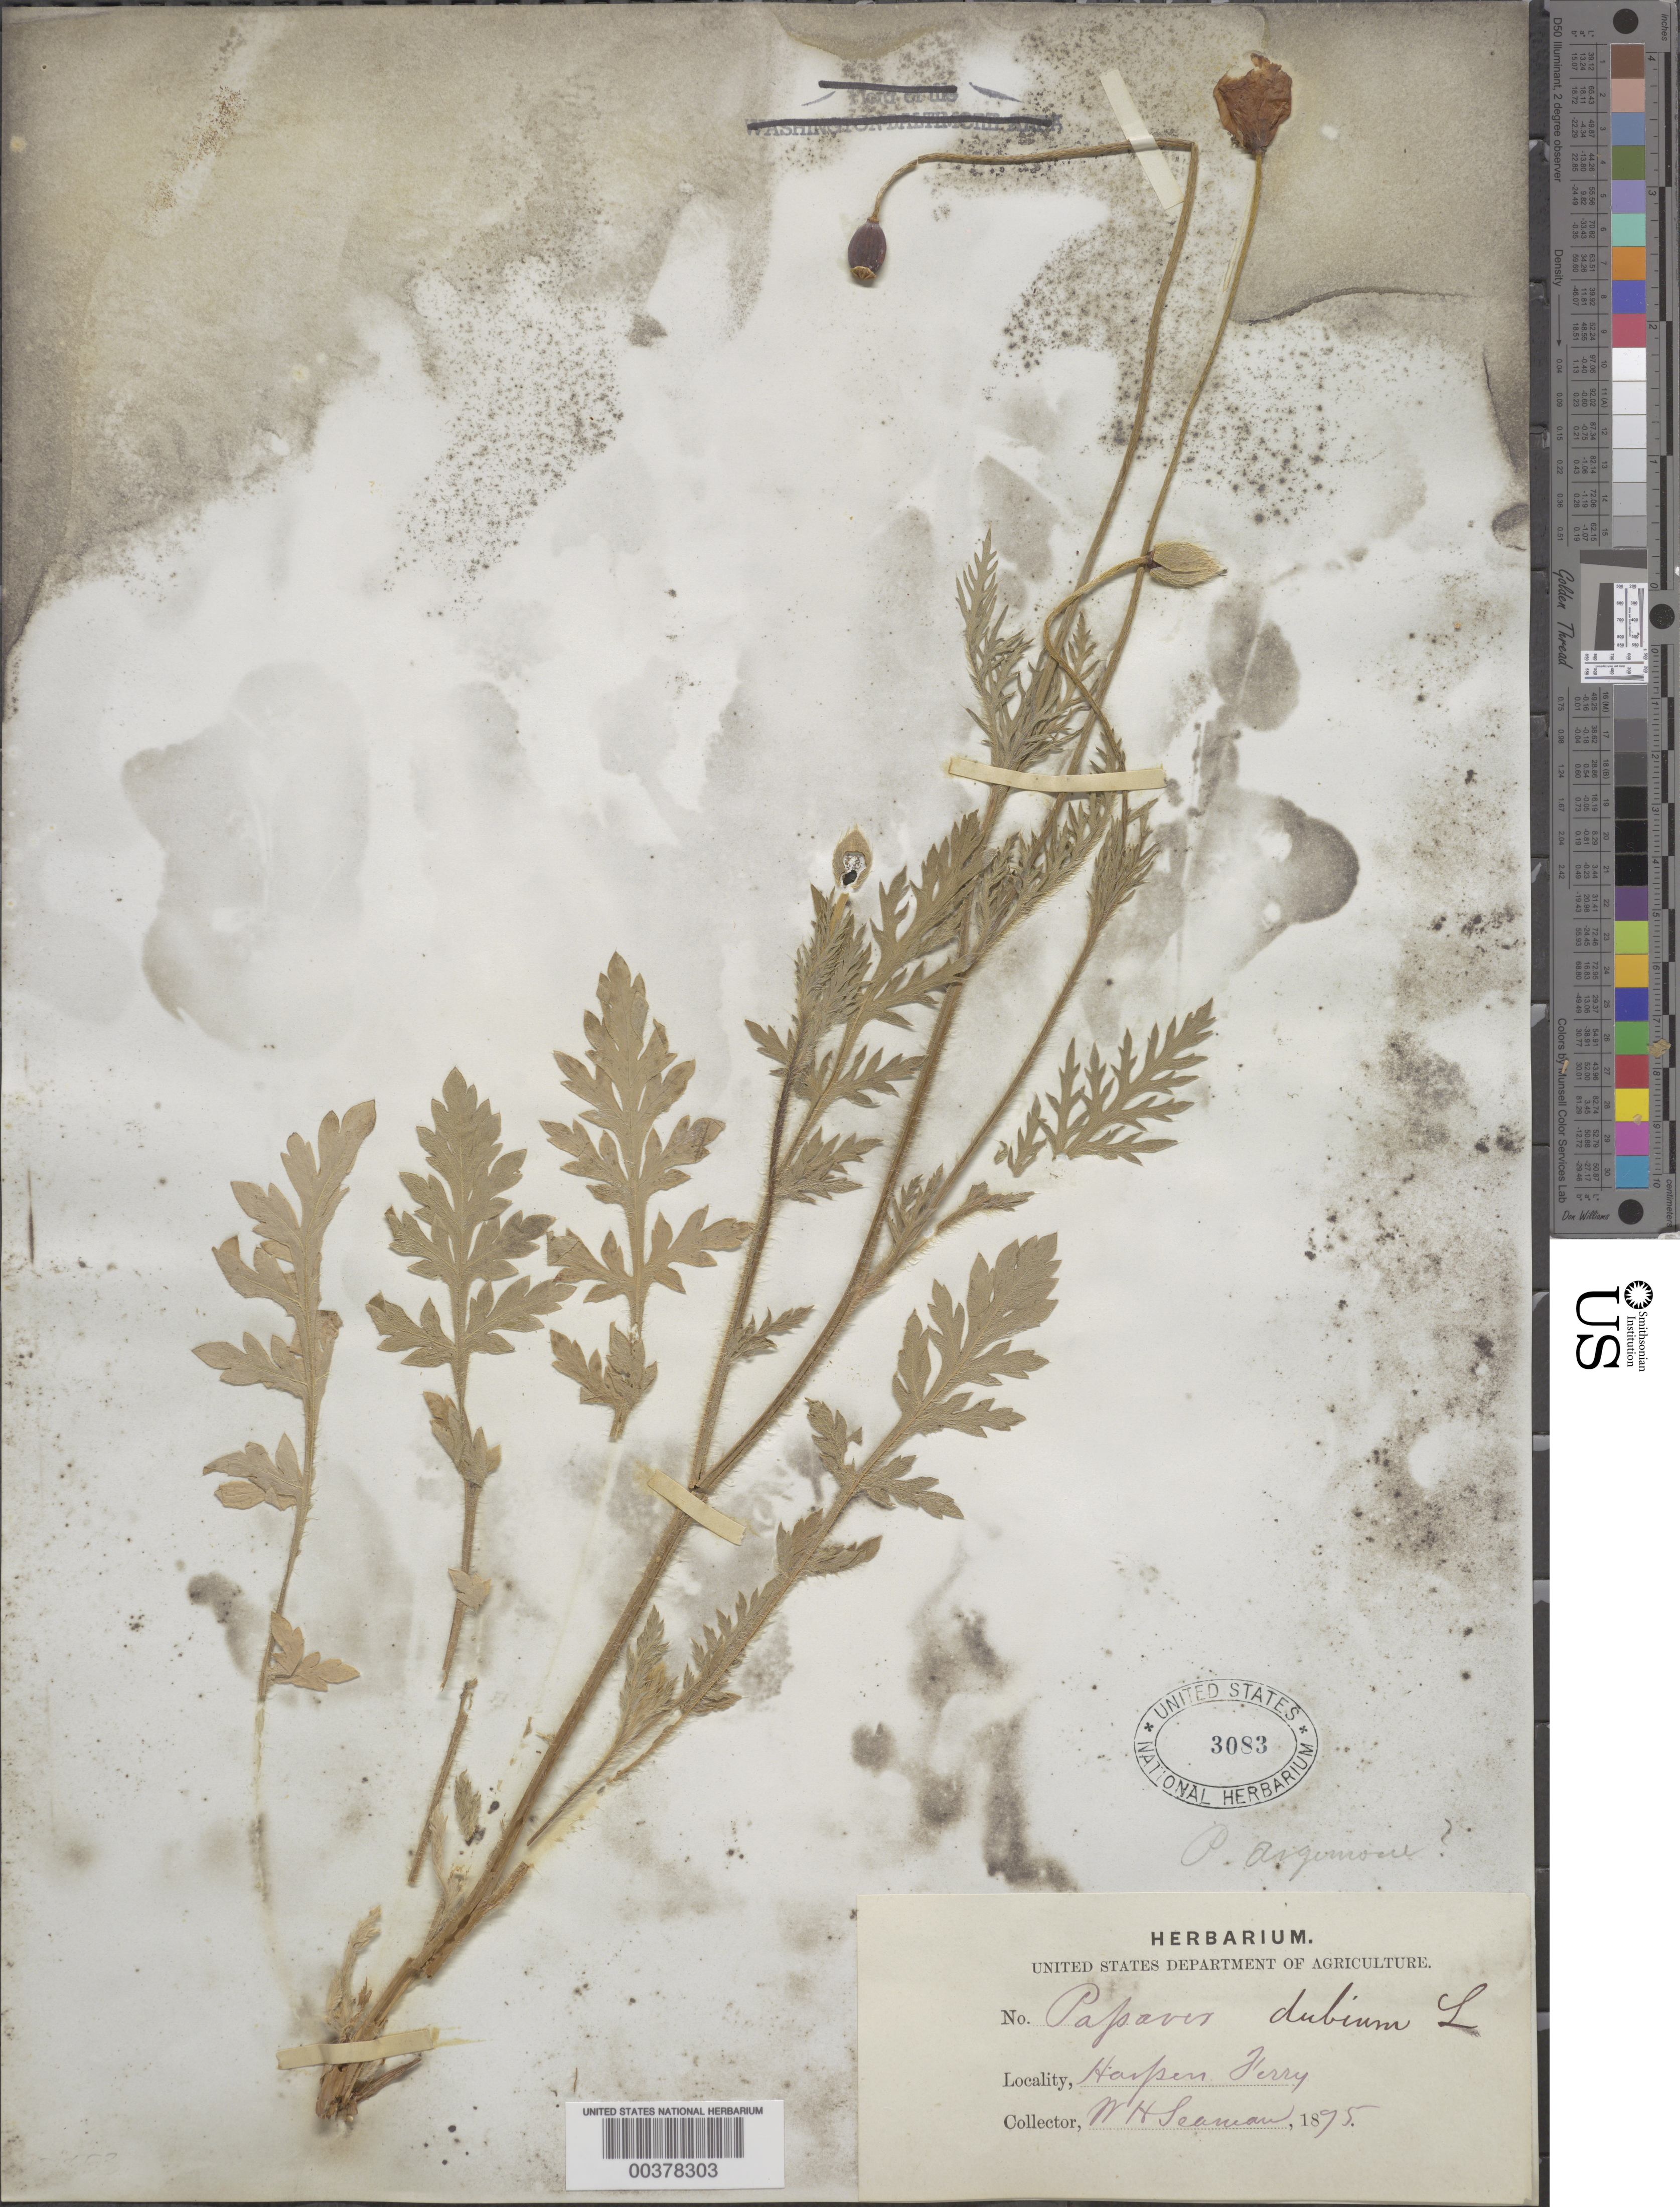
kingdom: Plantae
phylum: Tracheophyta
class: Magnoliopsida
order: Ranunculales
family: Papaveraceae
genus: Papaver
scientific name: Papaver dubium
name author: L.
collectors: W. Seaman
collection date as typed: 1875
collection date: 1875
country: United States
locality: Harpers ferry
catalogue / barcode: US 3083